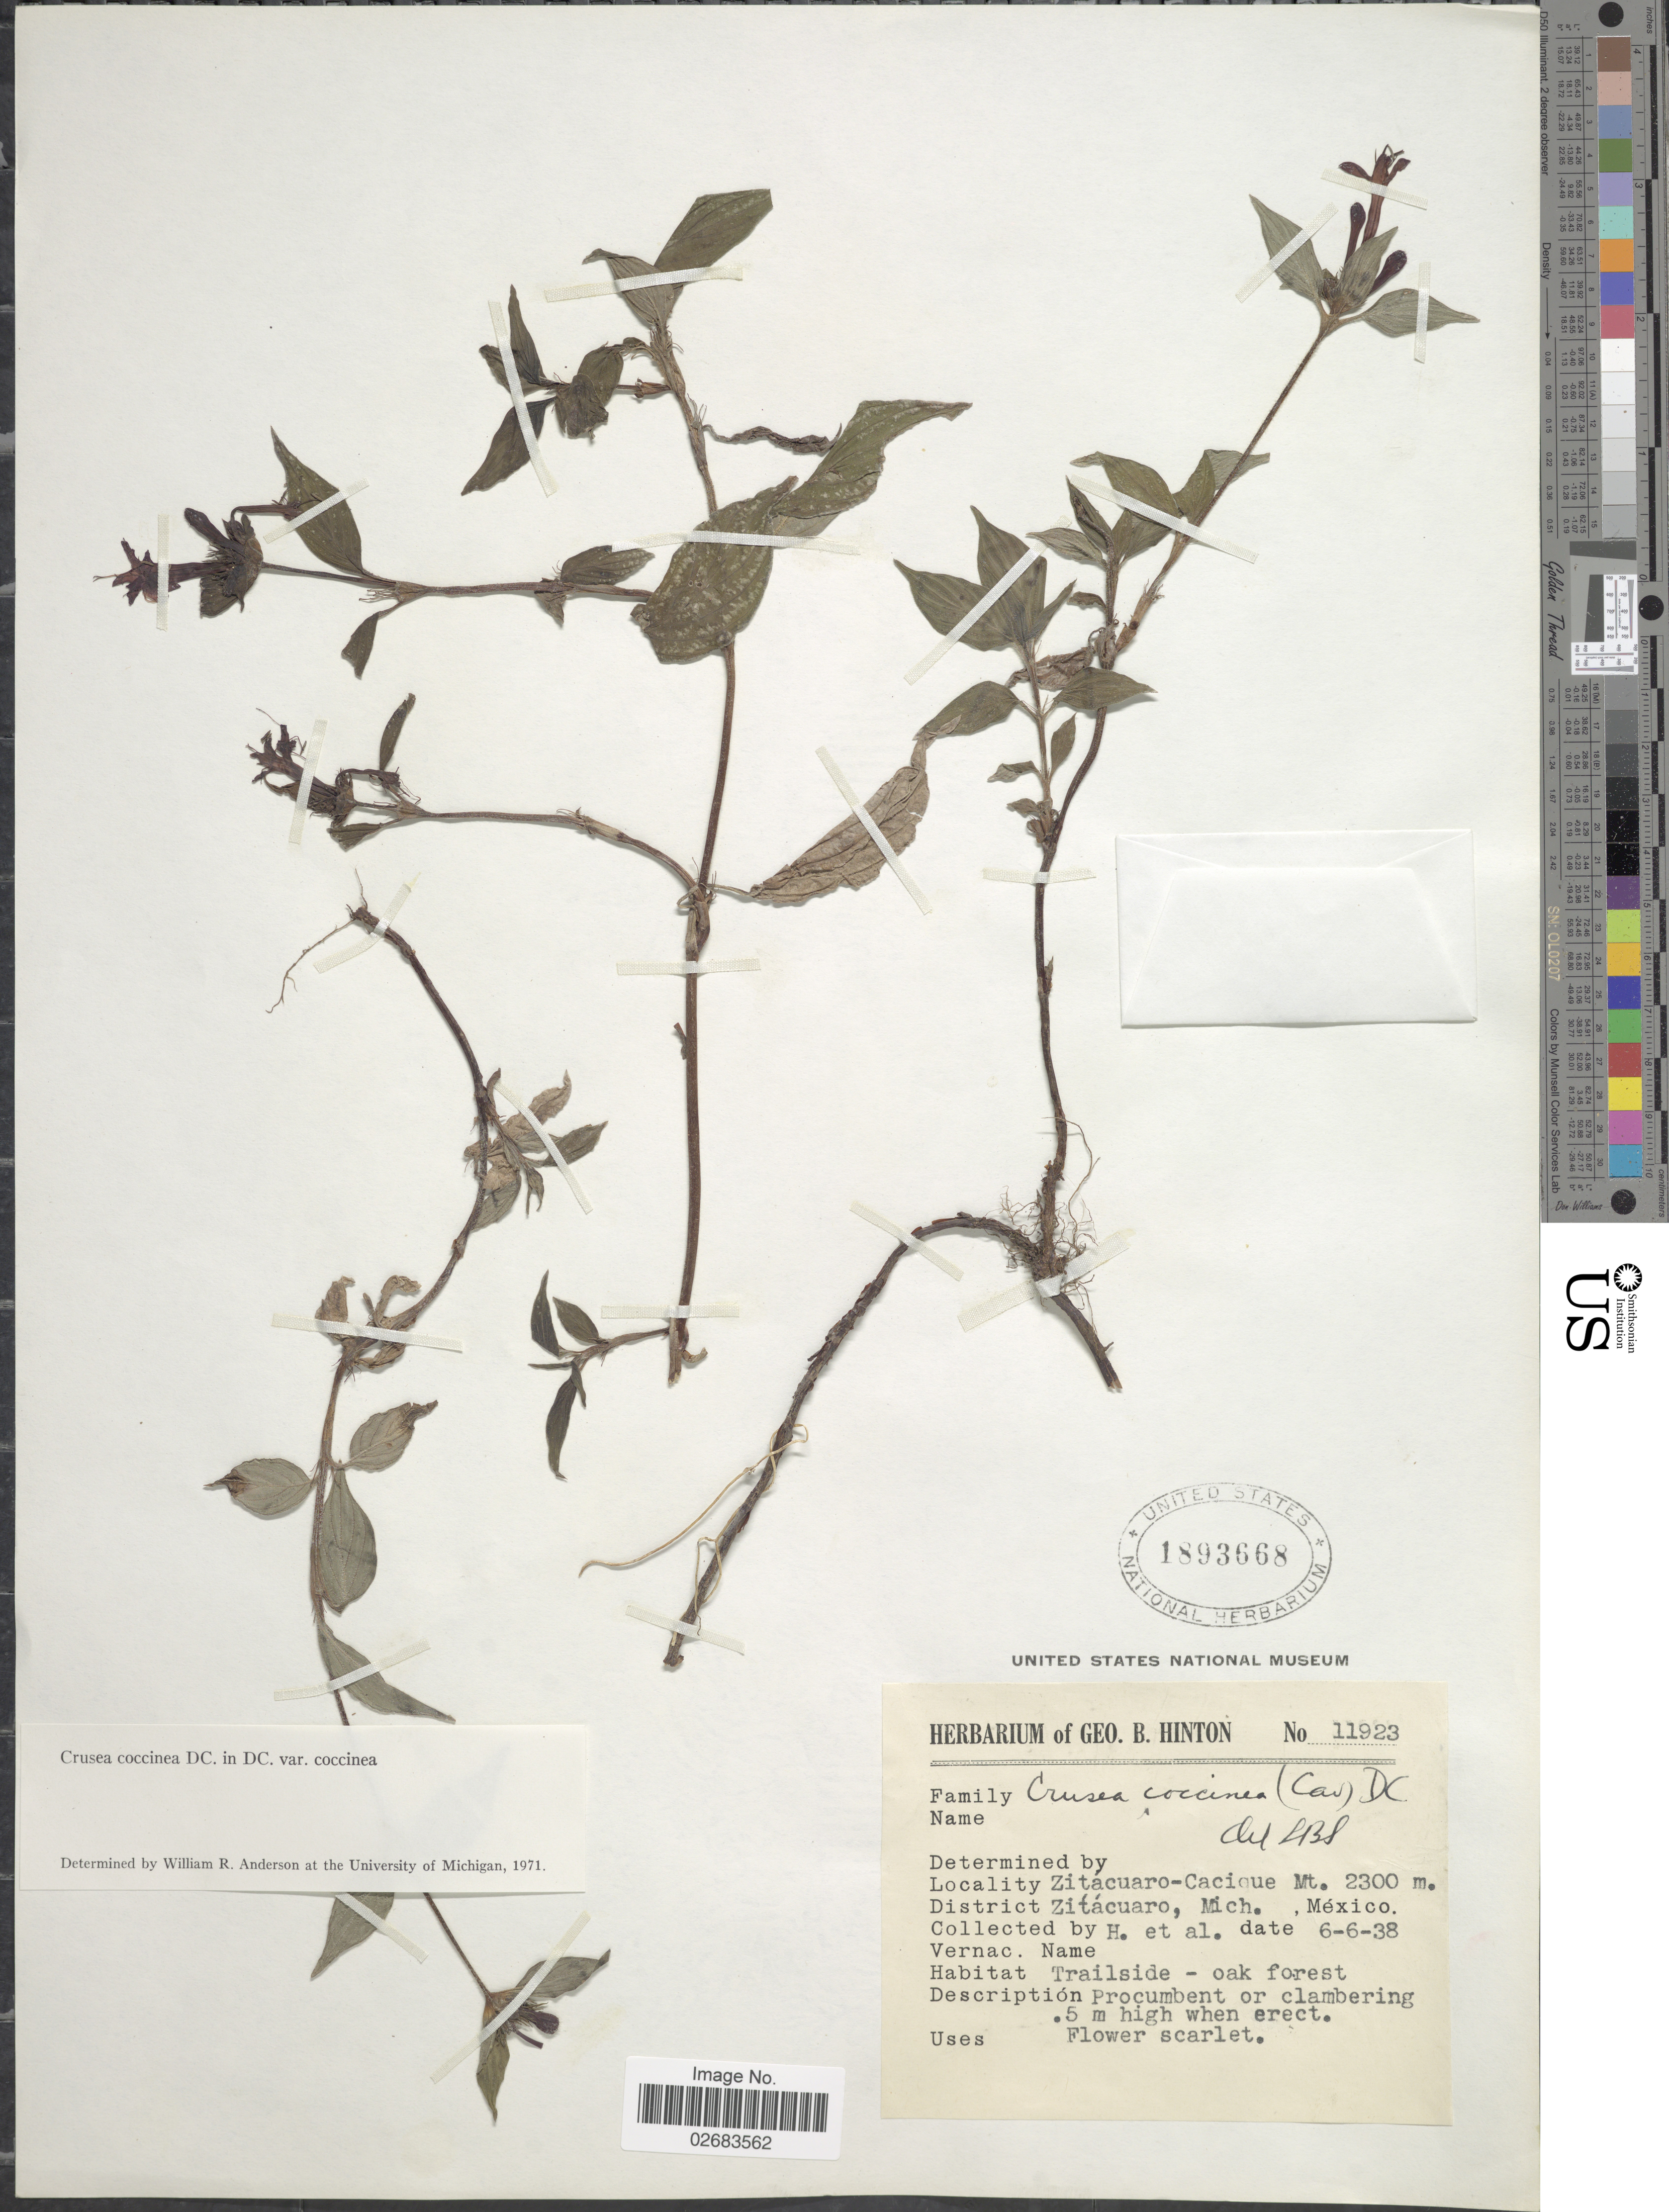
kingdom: Plantae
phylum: Tracheophyta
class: Magnoliopsida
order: Gentianales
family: Rubiaceae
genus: Crusea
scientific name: Crusea coccinea var. coccinea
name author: DC.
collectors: G. B. Hinton & et al.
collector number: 11923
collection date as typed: Transcribed d/m/y: 6/6/38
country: Mexico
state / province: Michoacán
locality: Zitacuaro-Cacique mT. District Zitacuaro, Mich.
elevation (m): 2300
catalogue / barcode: US 1893668